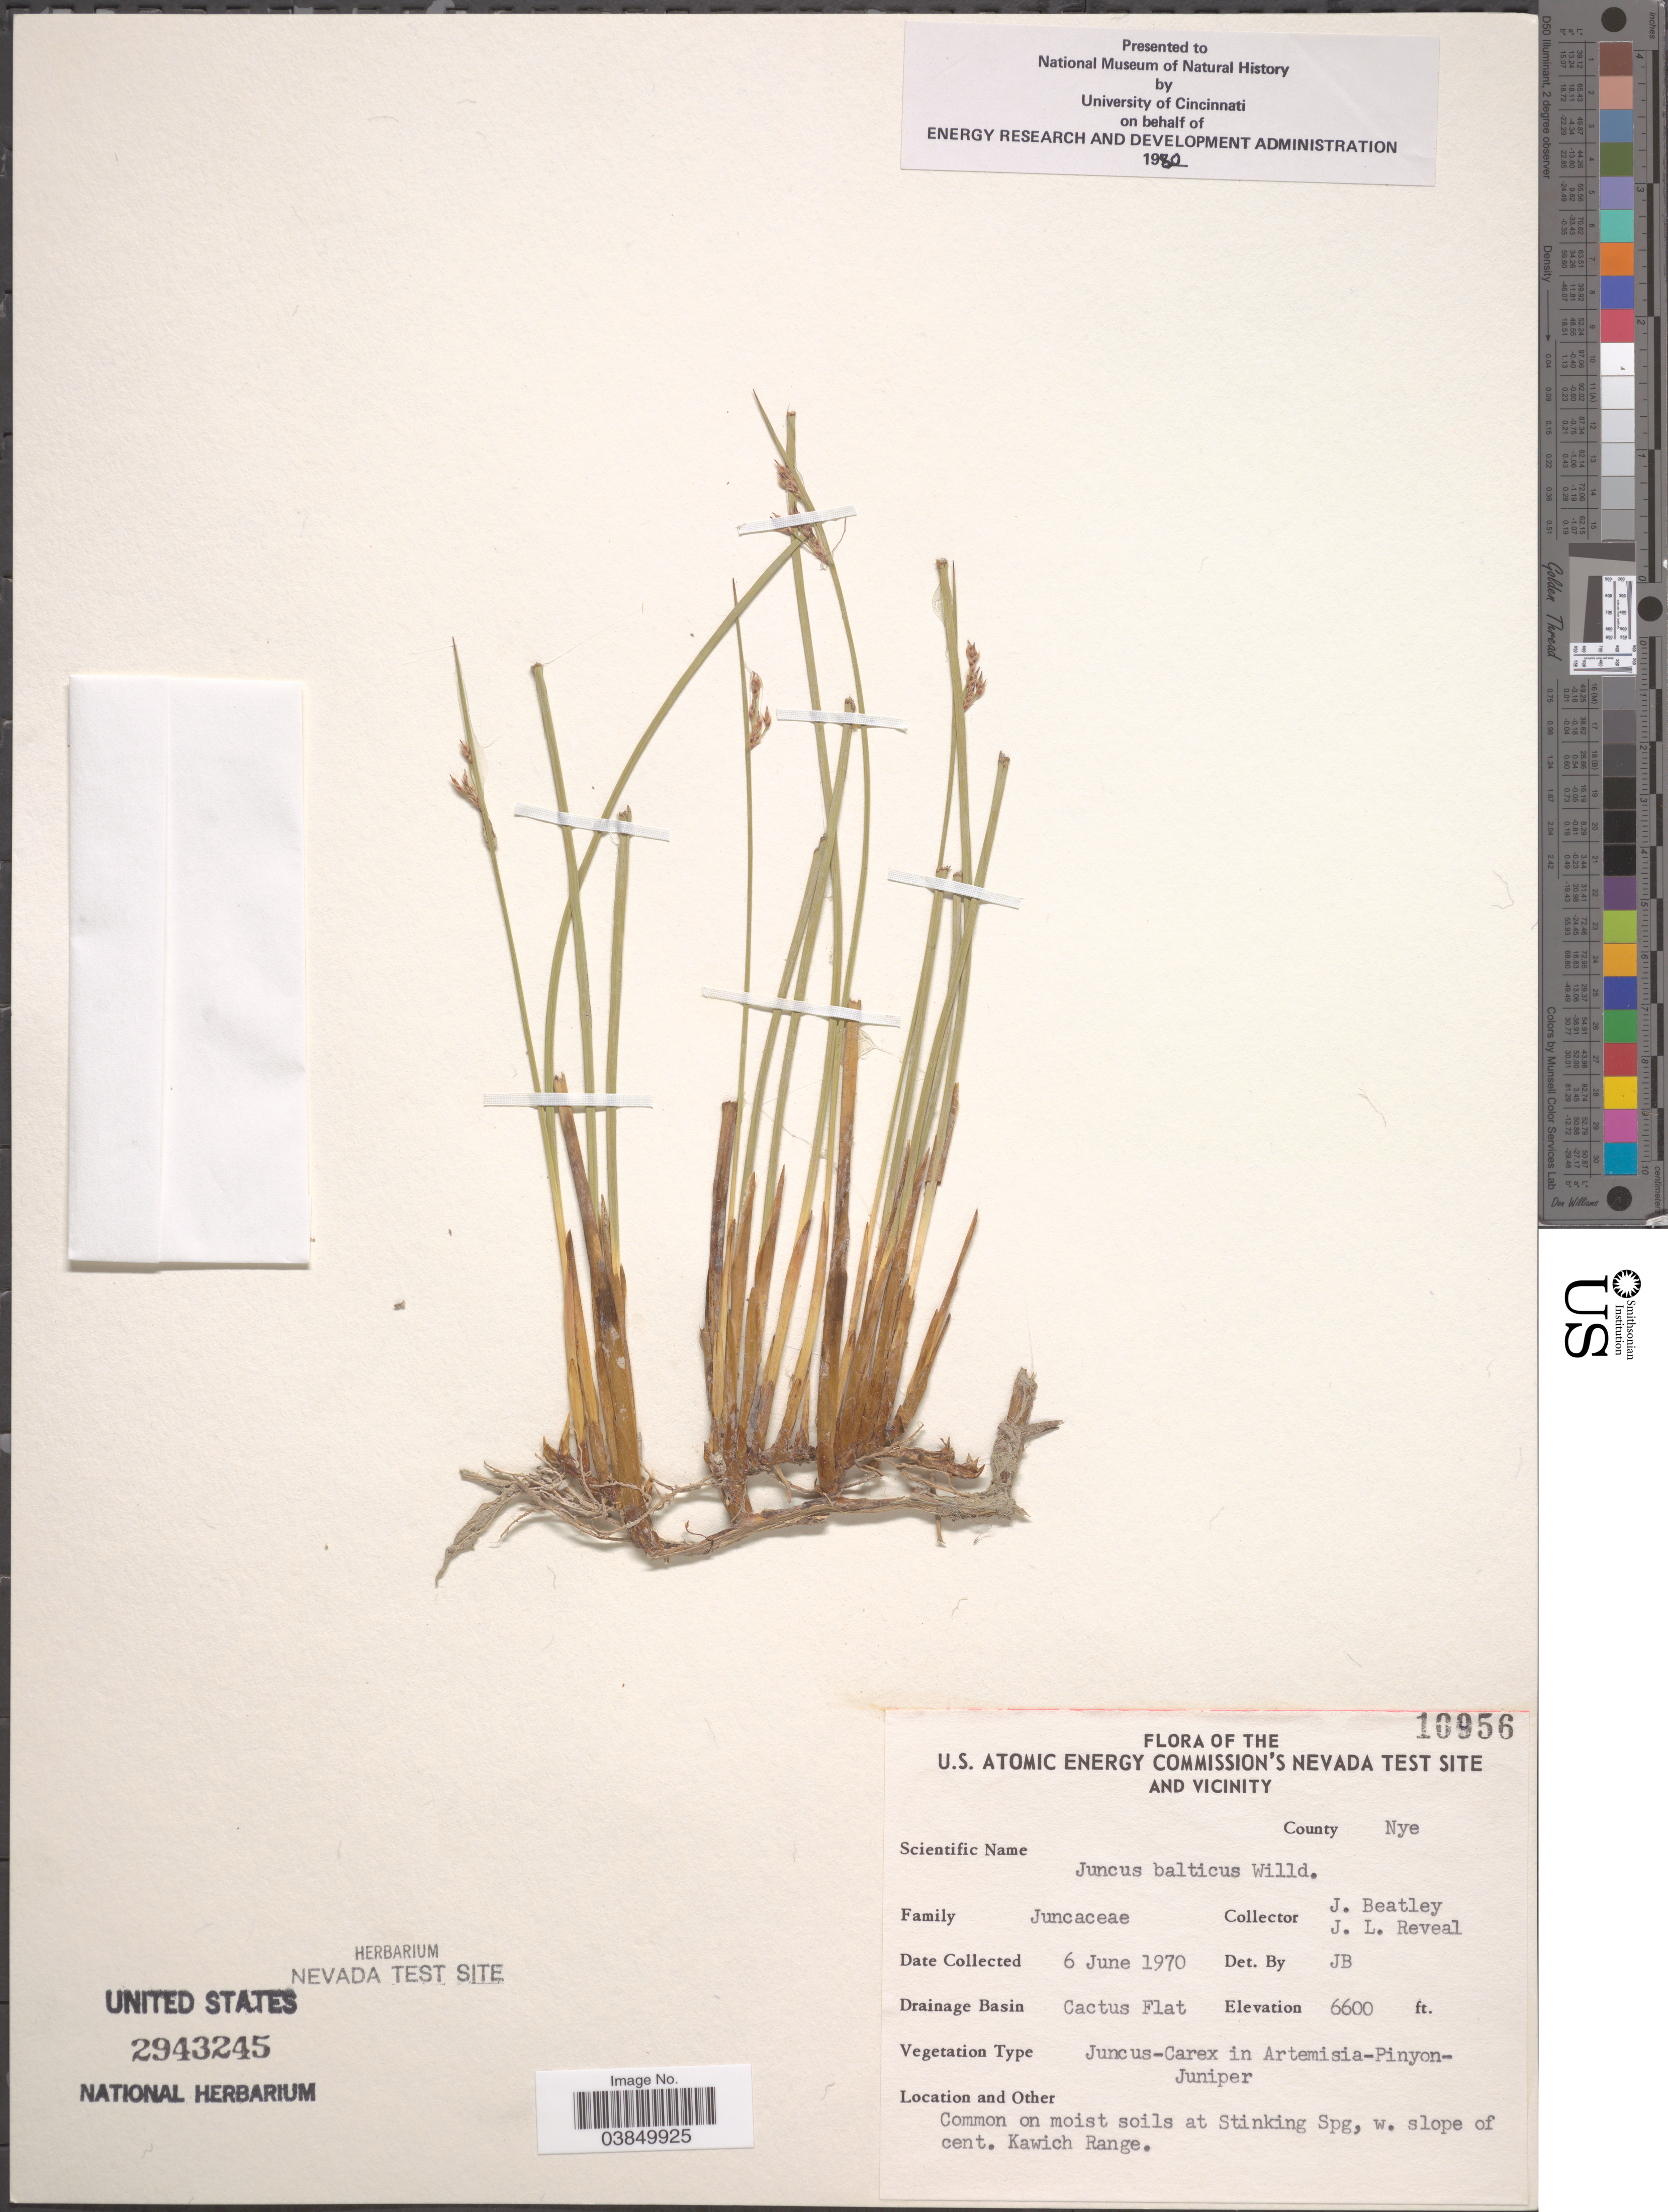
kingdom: Plantae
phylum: Tracheophyta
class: Liliopsida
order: Poales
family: Juncaceae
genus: Juncus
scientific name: Juncus balticus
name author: Willd.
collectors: J. C. Beatley & J. L. Reveal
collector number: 10956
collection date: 1970-06-06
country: United States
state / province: Nevada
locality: U.S. Atomic Energy Commission's Nevada Test Site and vicinity. County Nye. Drainage Basin Cactus Flat. At Stinking Spg, w. slope of cent. Kawich Range.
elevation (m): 2012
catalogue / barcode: US 2943245